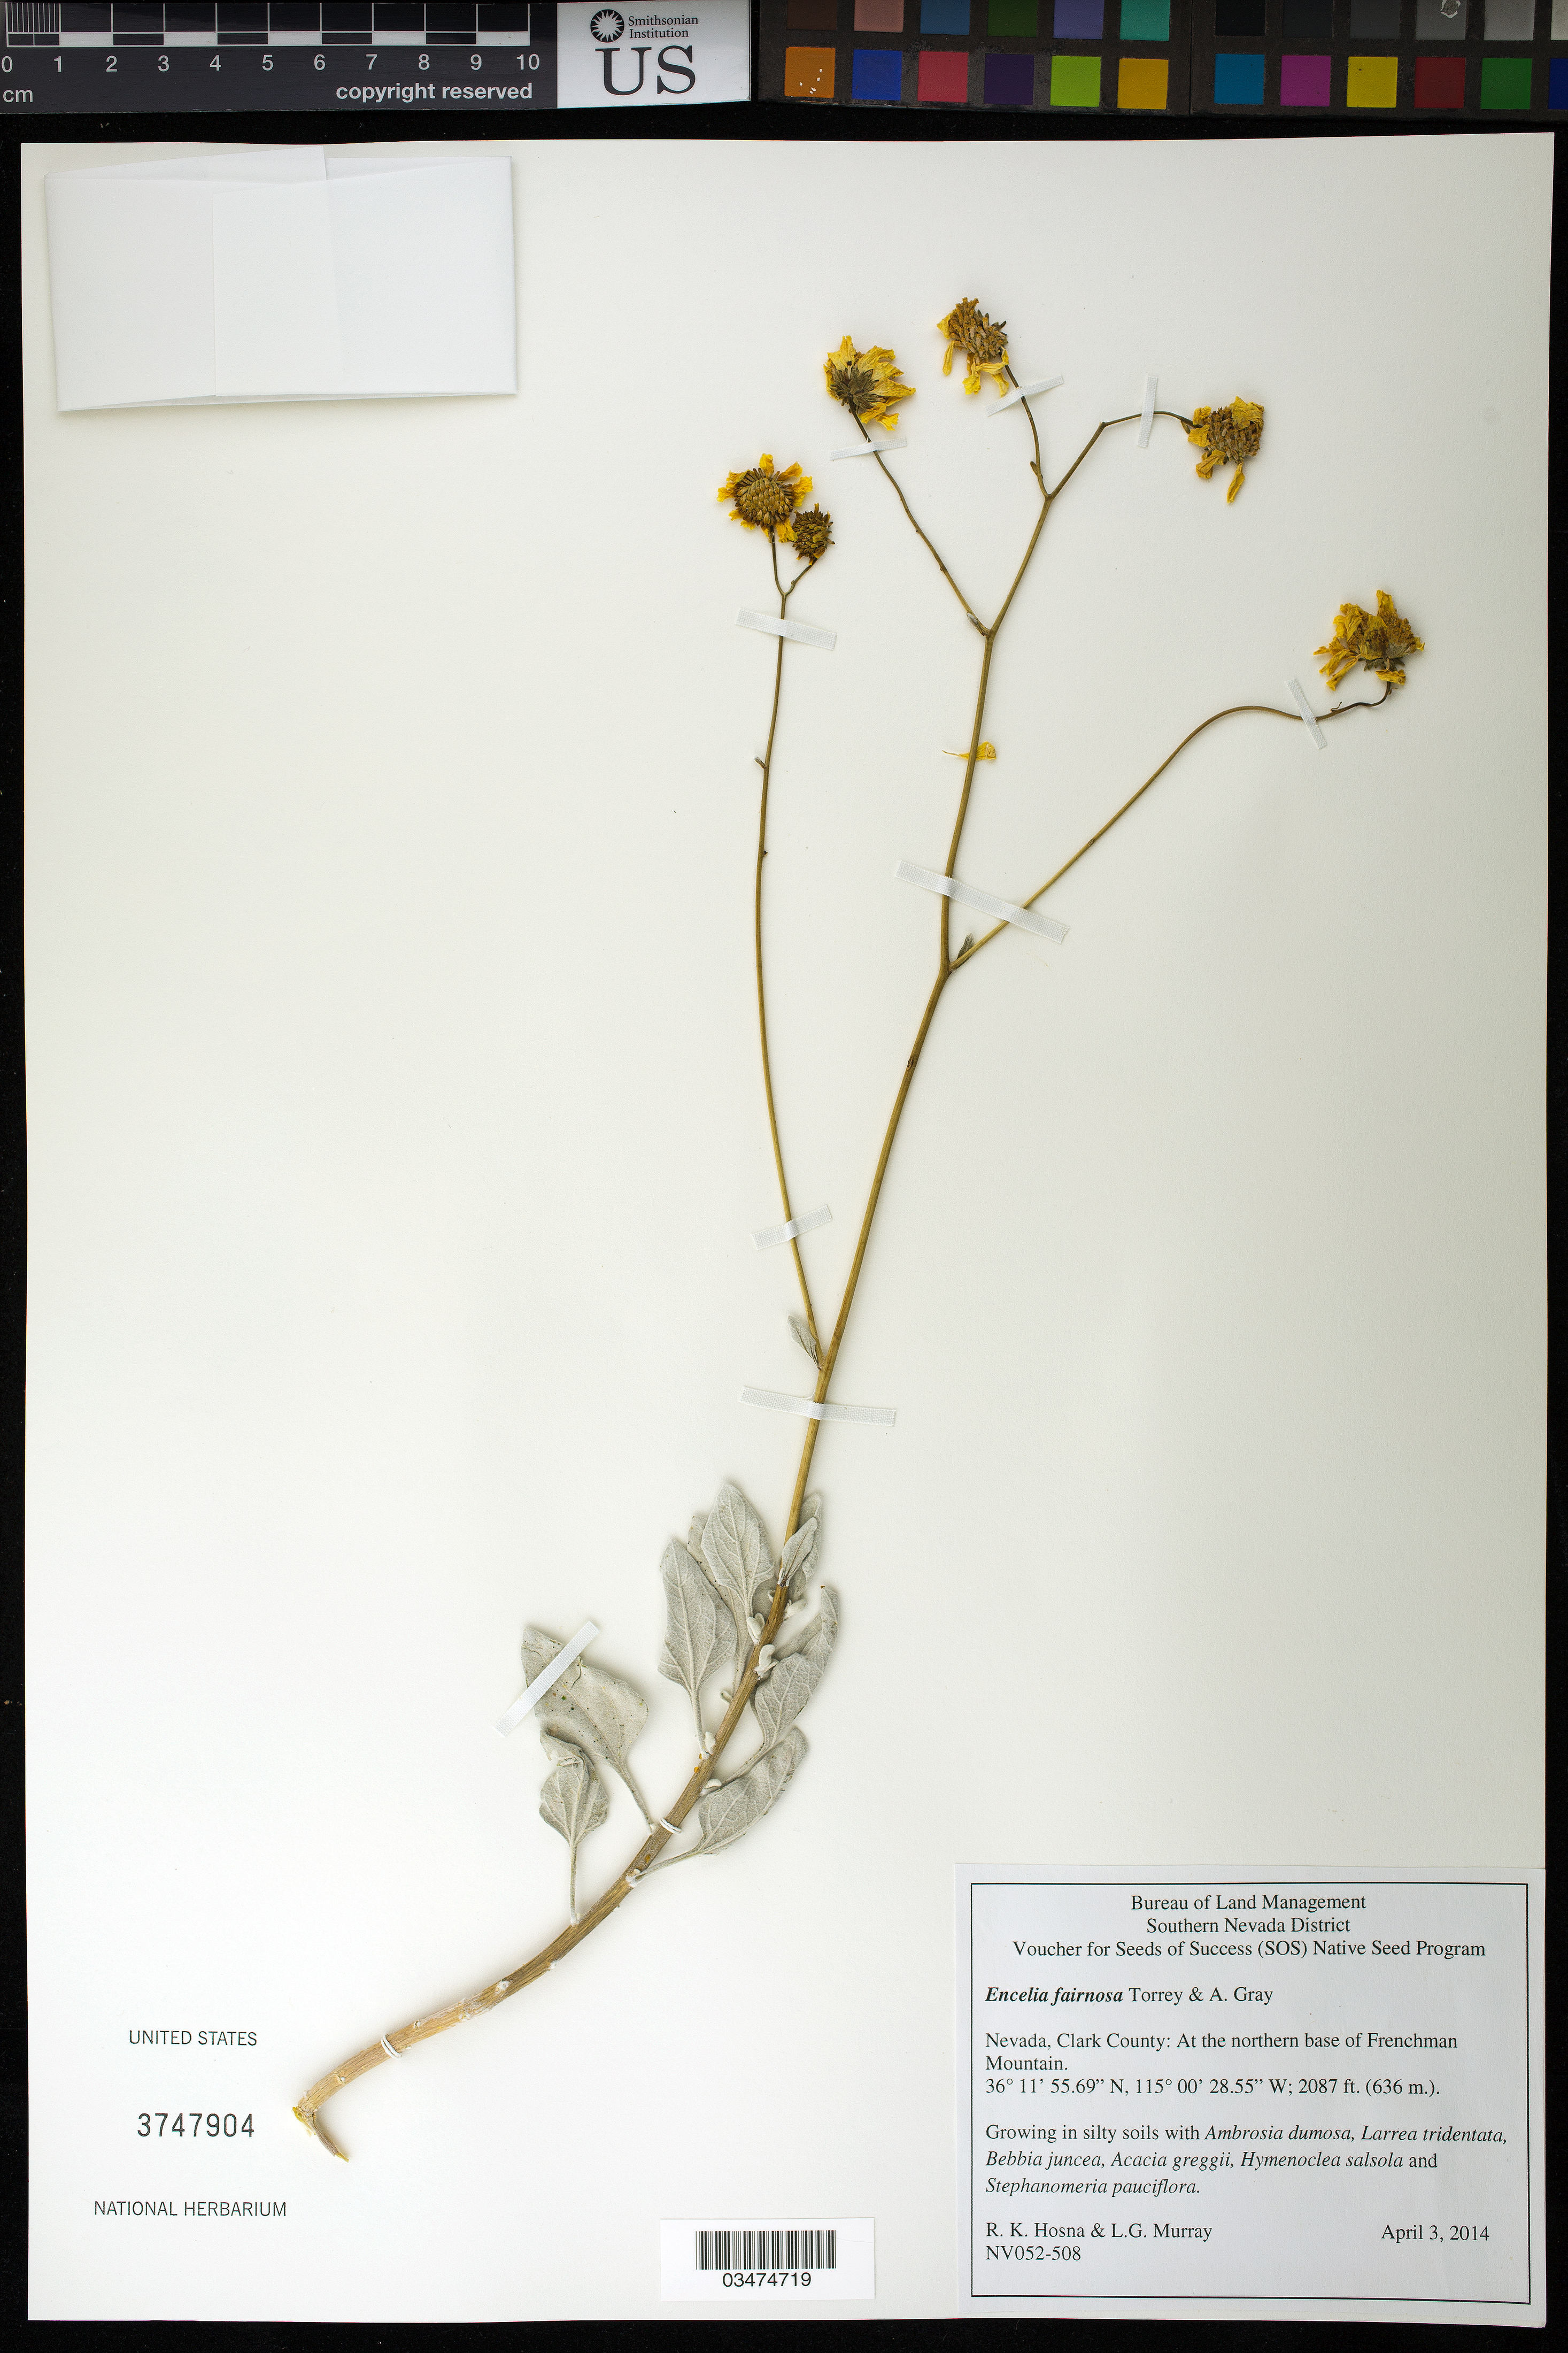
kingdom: Plantae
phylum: Tracheophyta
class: Magnoliopsida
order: Asterales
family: Asteraceae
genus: Encelia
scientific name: Encelia farinosa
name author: A. Gray ex Torr.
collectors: R. Hosna & L. Murray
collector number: NV052-508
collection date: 2014-04-03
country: United States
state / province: Nevada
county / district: Clark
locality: At the northern base of Frenchman Mt.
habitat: Silty soils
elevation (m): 636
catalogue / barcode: US 3747904